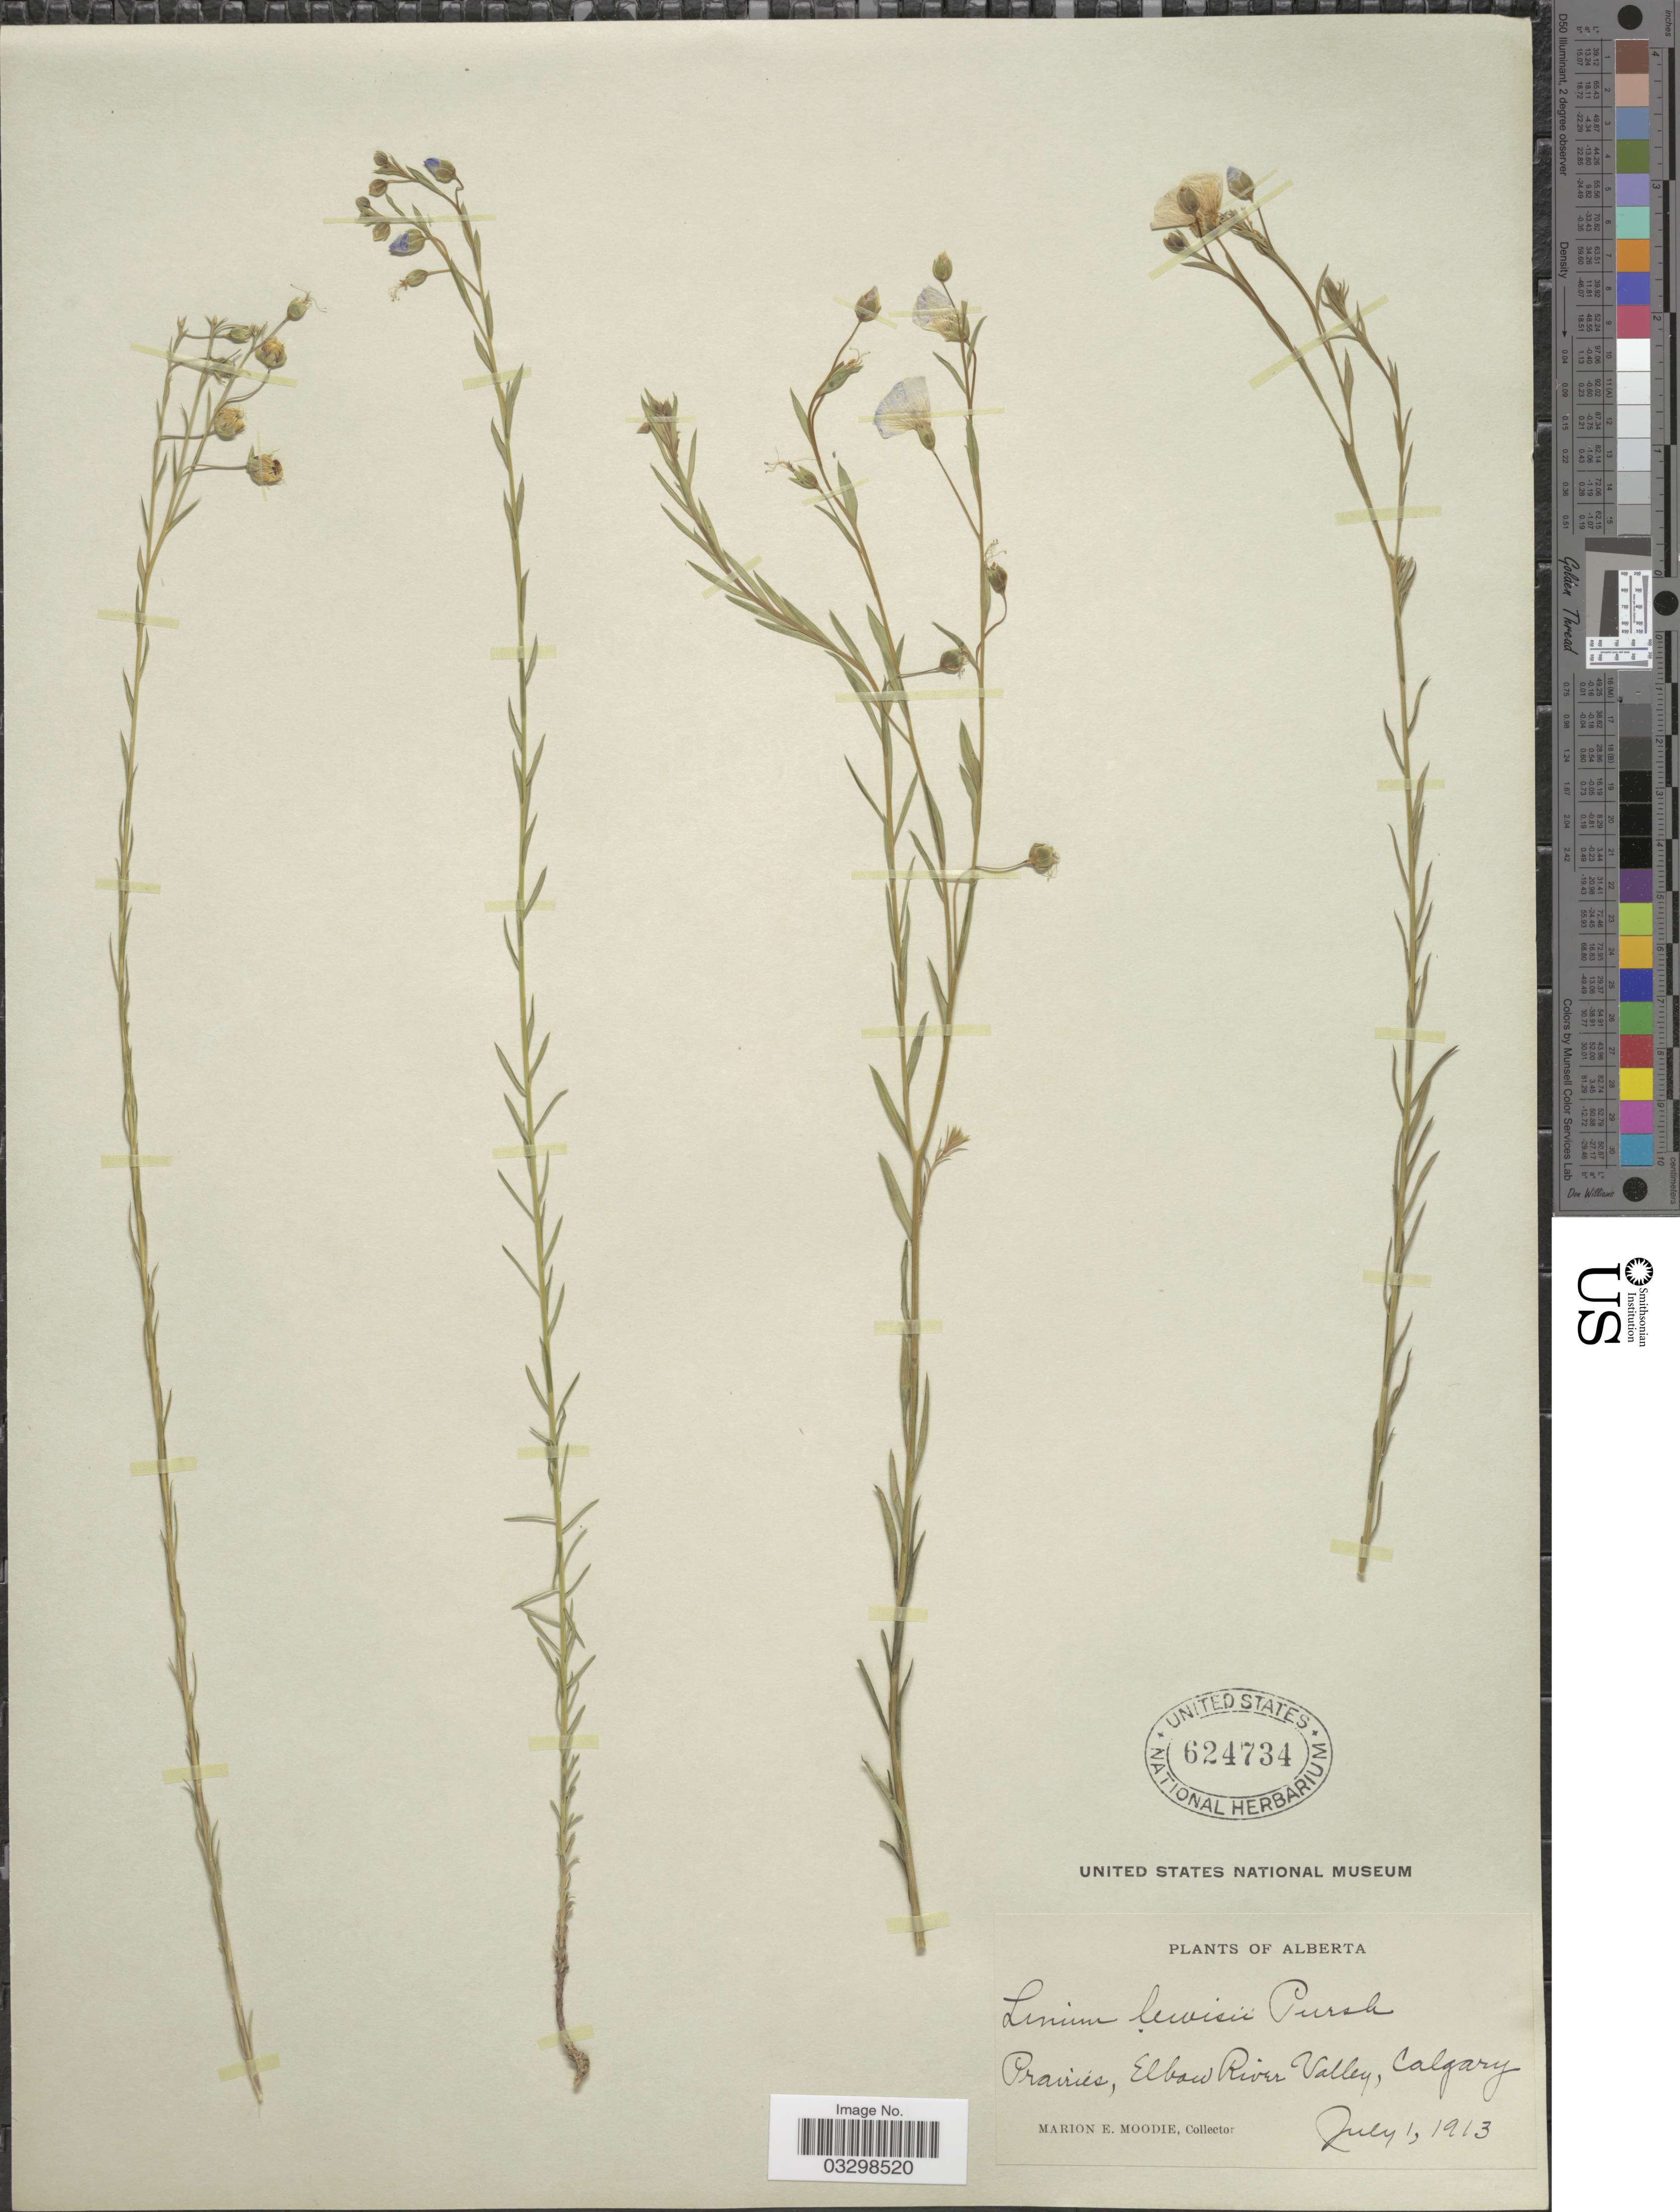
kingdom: Plantae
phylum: Tracheophyta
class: Magnoliopsida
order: Malpighiales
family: Linaceae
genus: Linum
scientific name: Linum lewisii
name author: Pursh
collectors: M. E. Moodie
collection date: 1913-07-01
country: Canada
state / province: Alberta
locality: Elbow River Valley, Calgary.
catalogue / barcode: US 624734